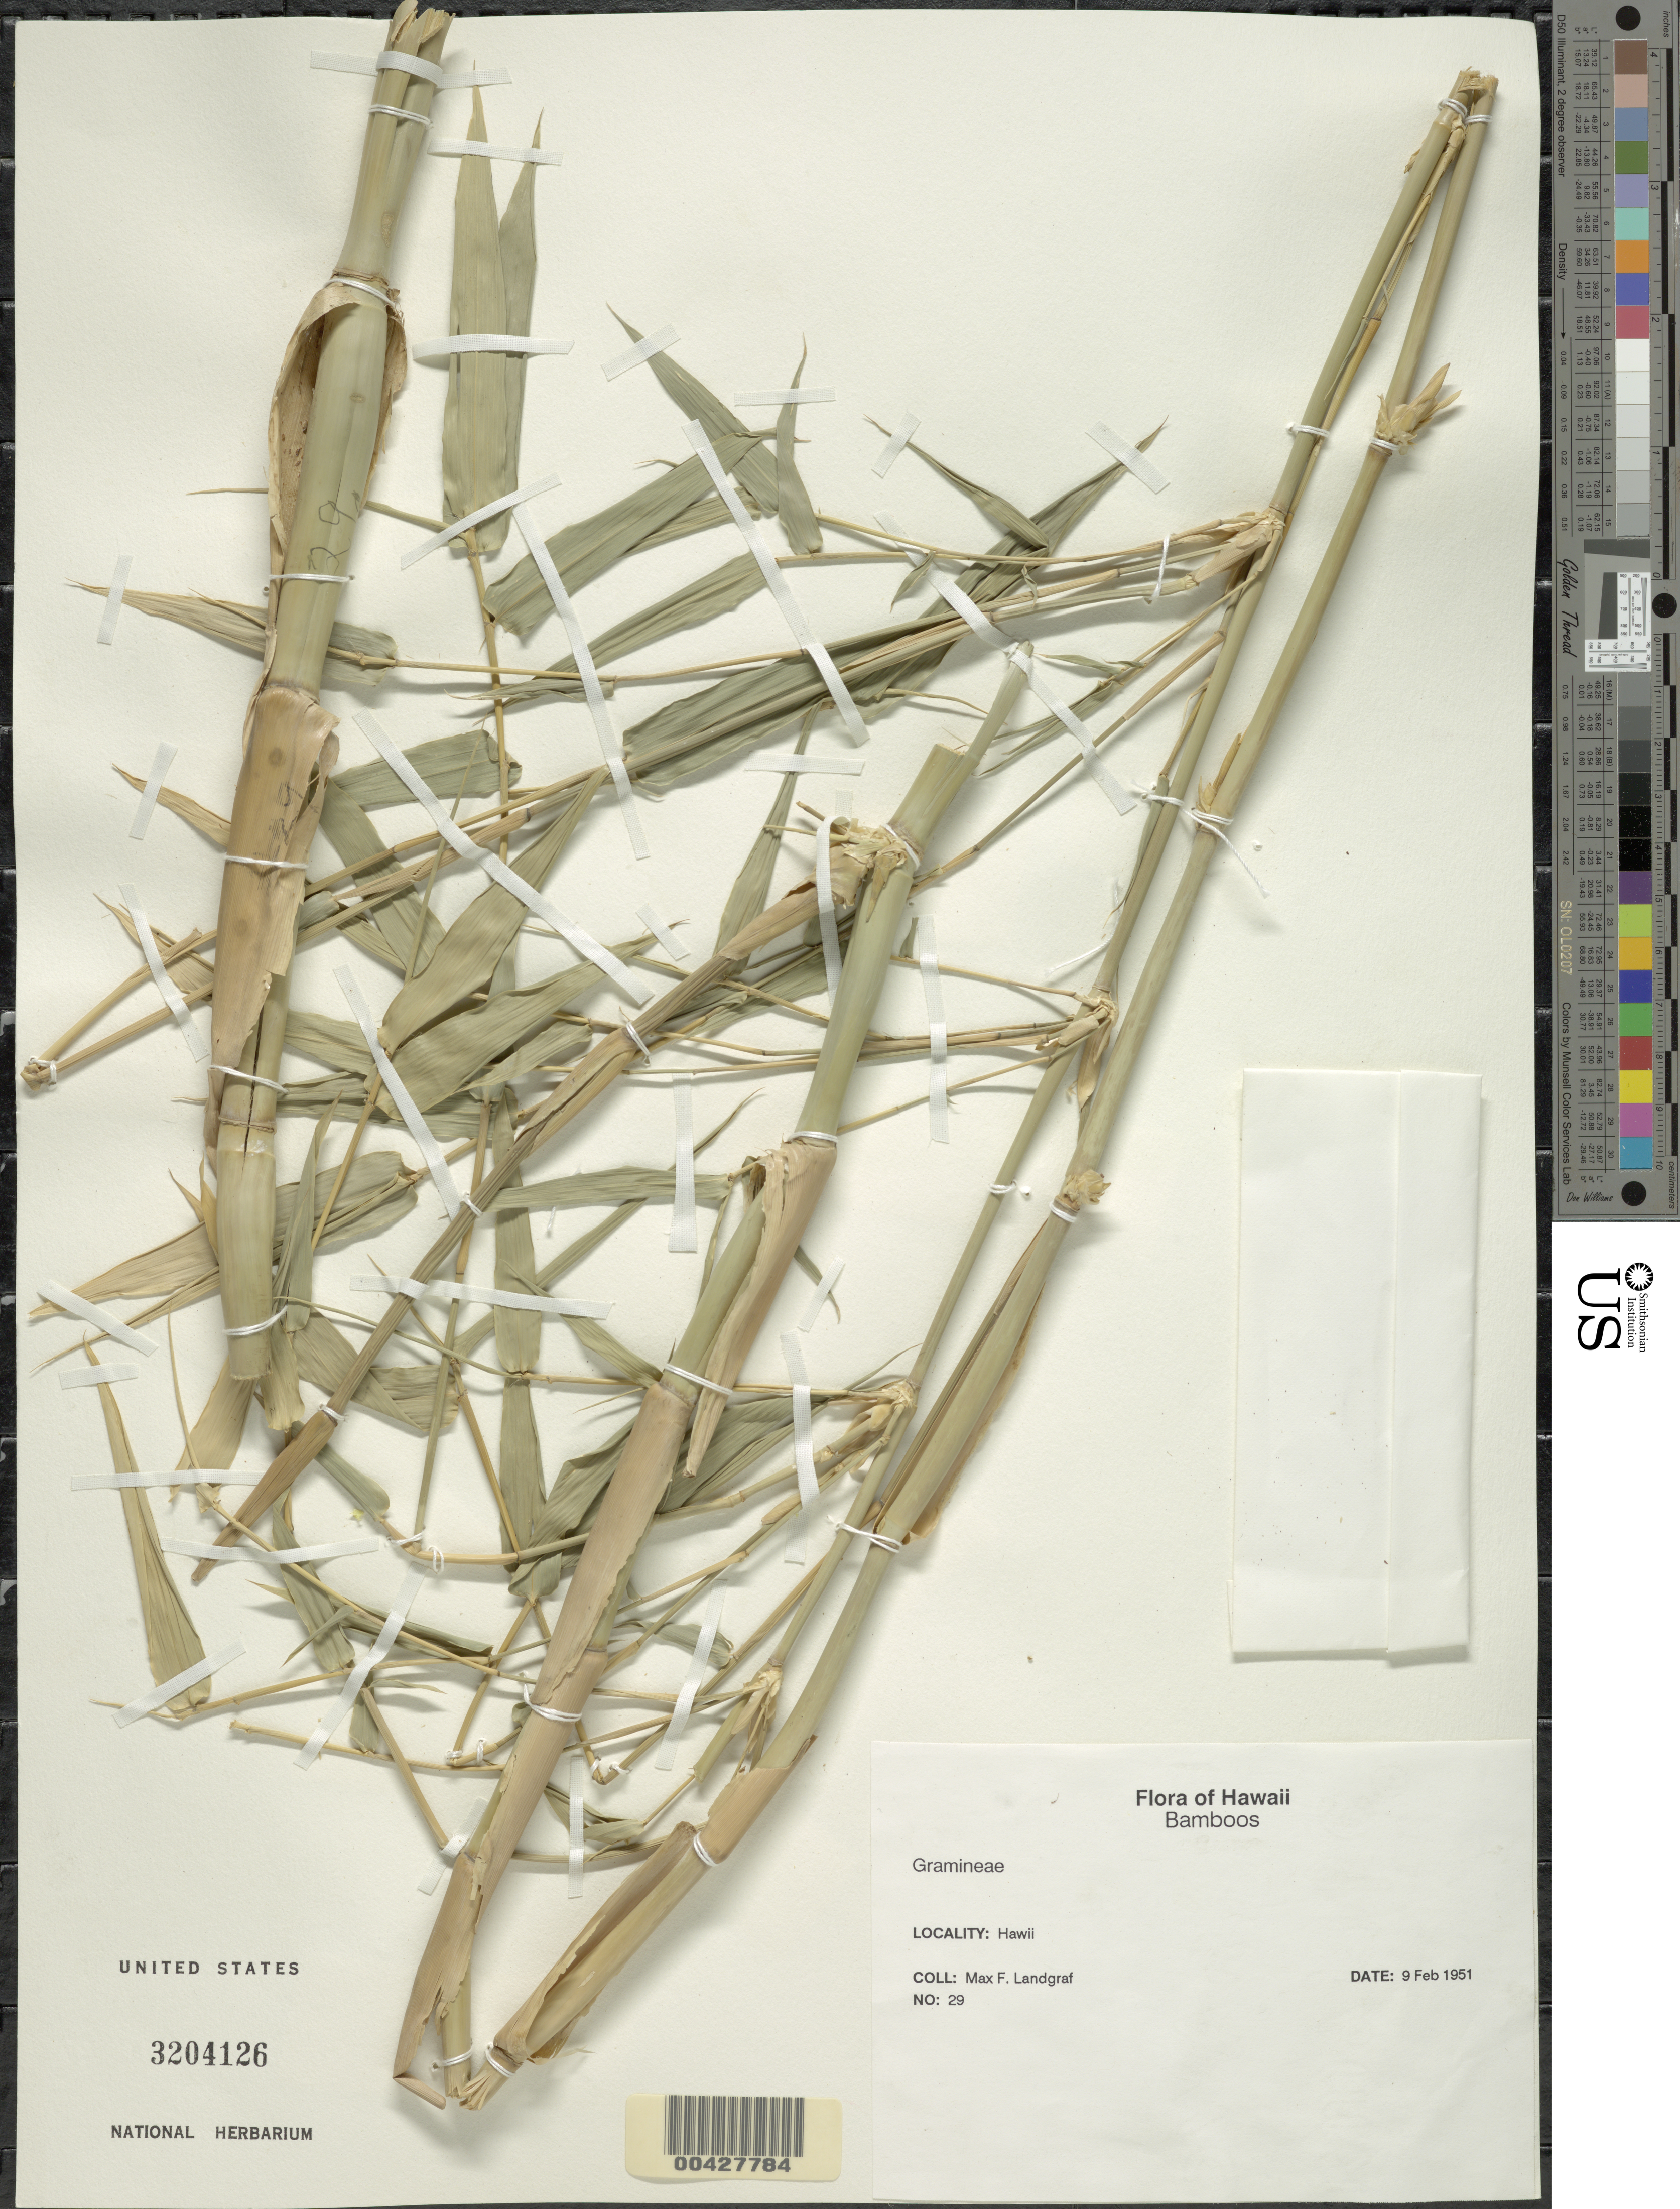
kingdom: Plantae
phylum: Tracheophyta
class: Liliopsida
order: Poales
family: Poaceae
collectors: M. Landgraf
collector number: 29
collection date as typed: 09 Feb 1951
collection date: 1951-02-09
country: United States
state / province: Hawaii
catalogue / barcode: US 3204126